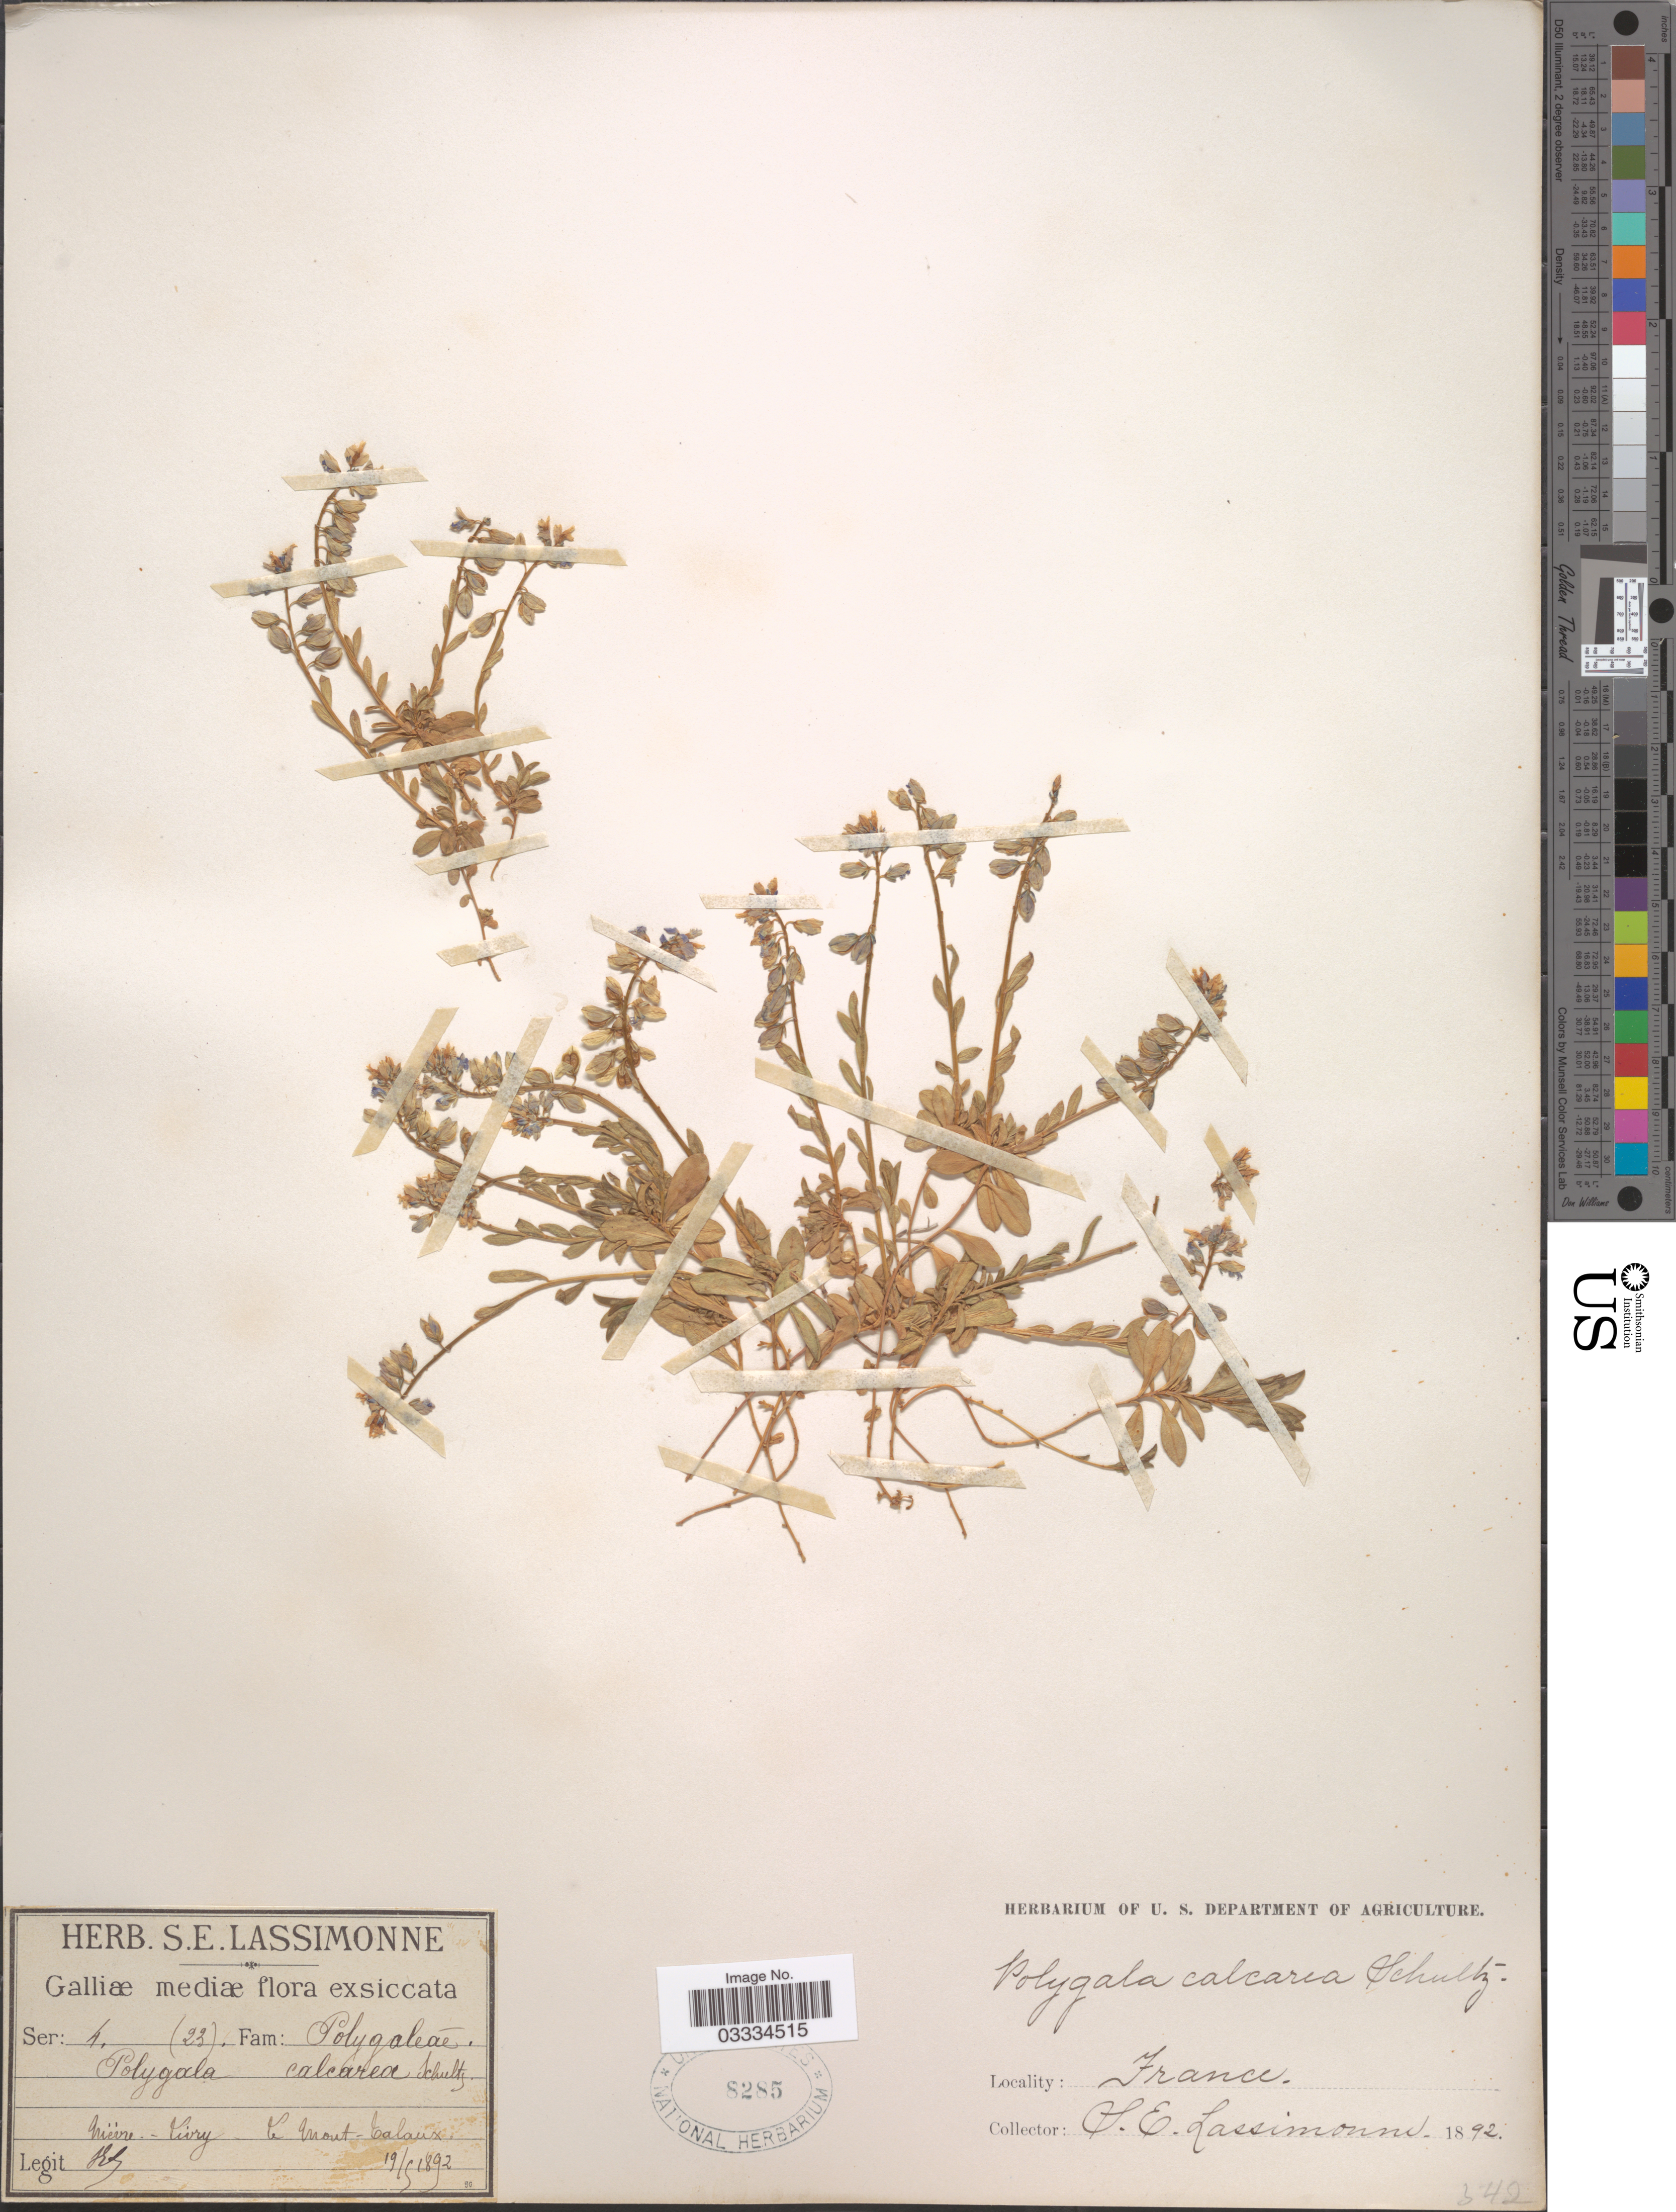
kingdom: Plantae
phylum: Tracheophyta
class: Magnoliopsida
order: Fabales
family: Polygalaceae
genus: Polygala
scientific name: Polygala calcarea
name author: F.W. Schultz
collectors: S. Lassimonne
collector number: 23/342?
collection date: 1892-05-19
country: France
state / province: Bourgogne-Franche-Comté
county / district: Nièvre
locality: Galliæ mediæ [Central France]. Nièvre - Livry: Le Mont - Talaux [Taloux].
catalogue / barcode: US 8285